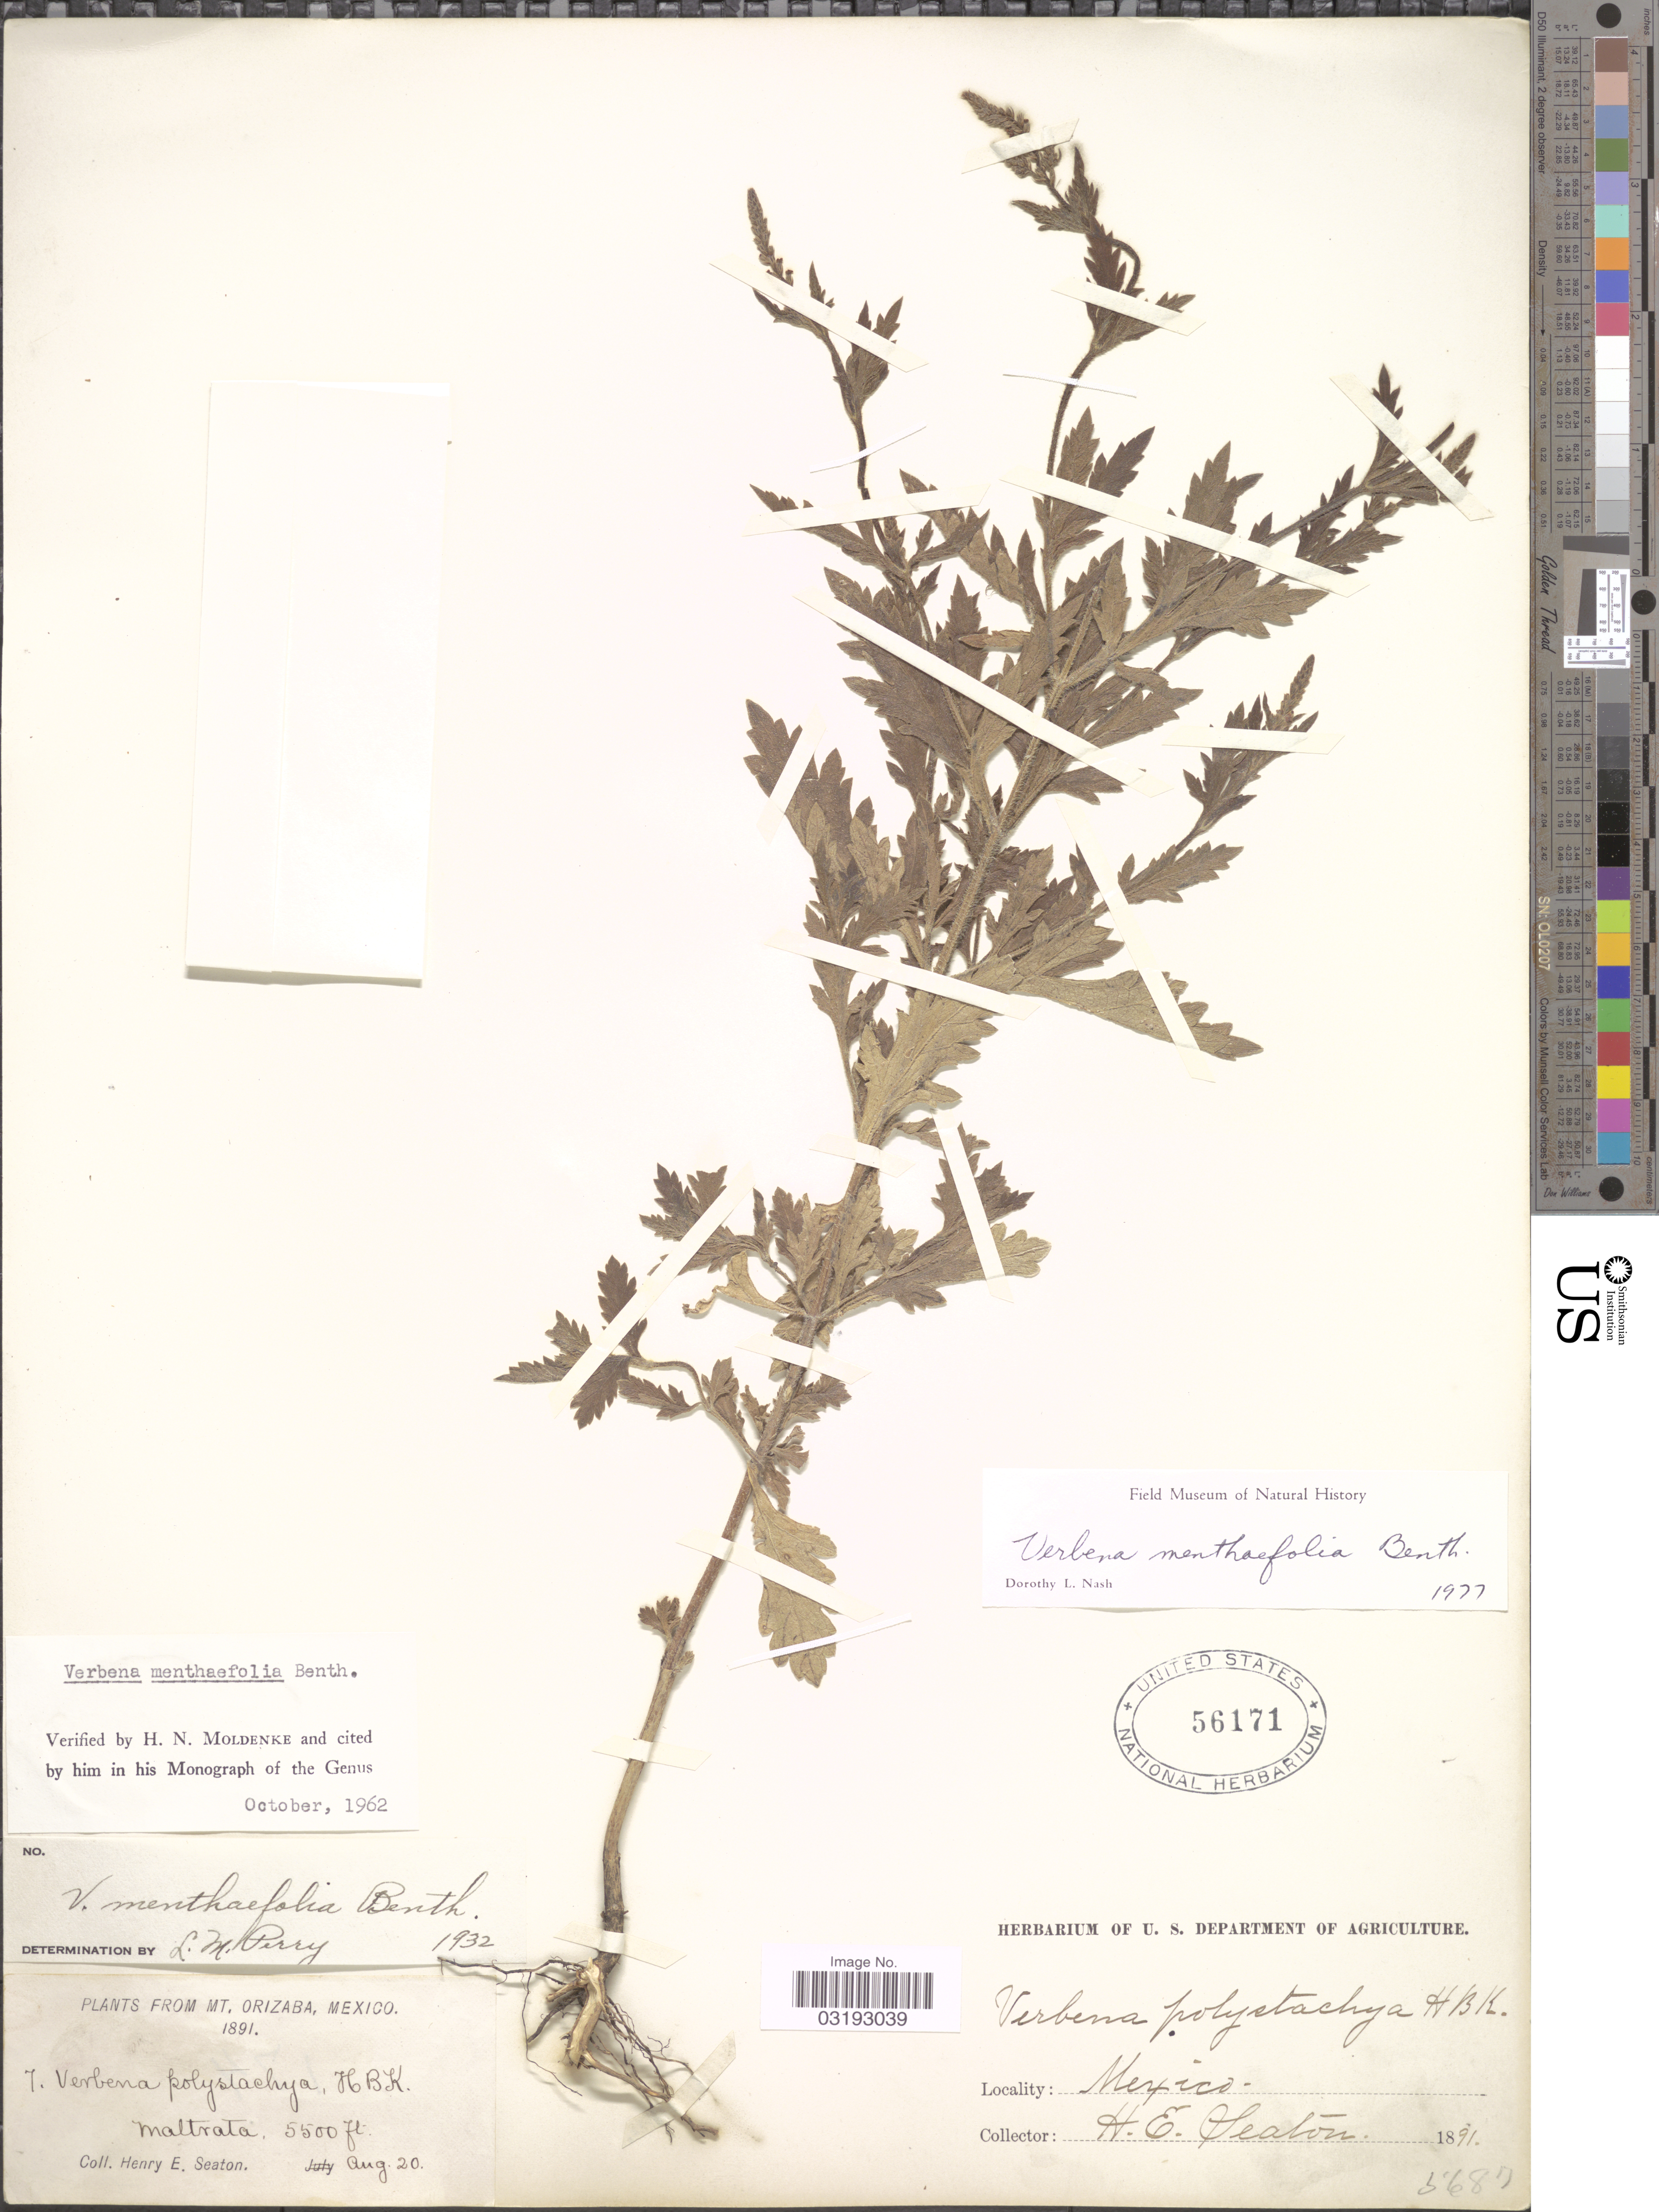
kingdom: Plantae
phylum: Tracheophyta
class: Magnoliopsida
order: Lamiales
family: Verbenaceae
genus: Verbena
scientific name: Verbena menthaefolia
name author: Benth.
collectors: H. E. Seaton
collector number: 7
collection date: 1891-08-20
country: Mexico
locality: Mt. Orizaba. Maltrata.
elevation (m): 1676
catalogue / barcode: US 56171